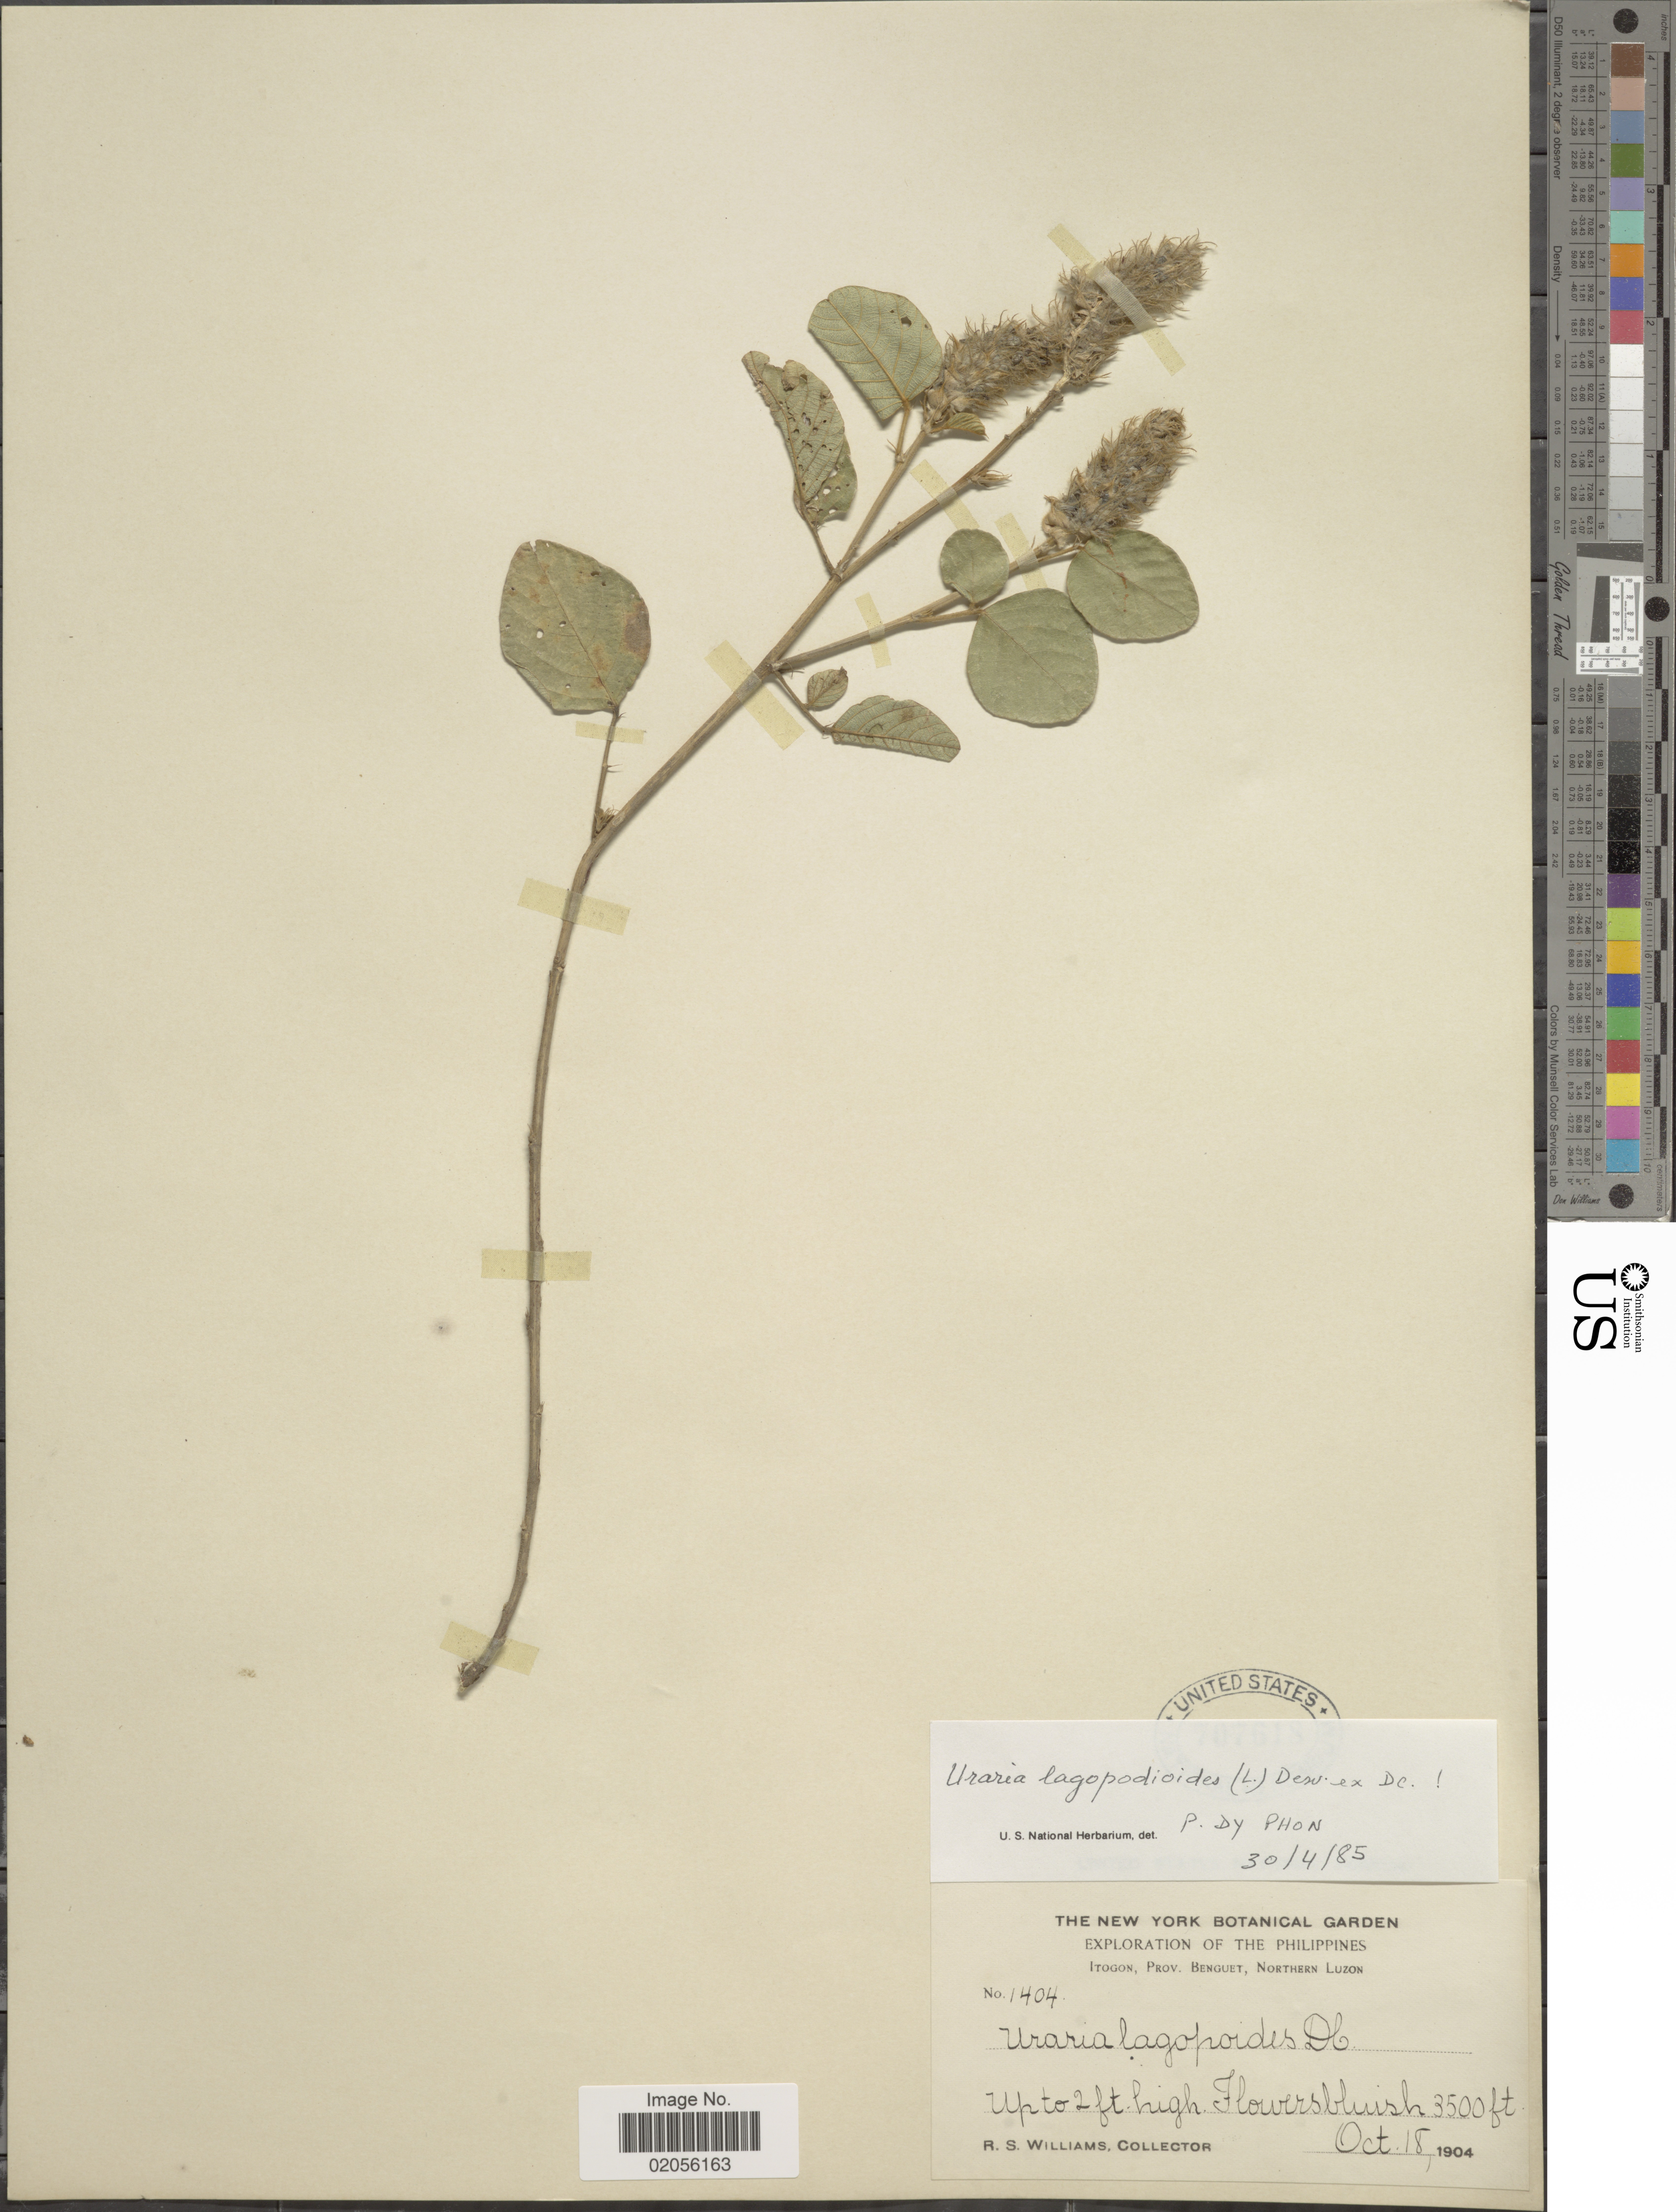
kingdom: Plantae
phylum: Tracheophyta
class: Magnoliopsida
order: Fabales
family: Fabaceae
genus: Uraria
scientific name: Uraria lagopodioides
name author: (L.) Desv. ex DC.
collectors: R. S. Williams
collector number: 1404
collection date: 1904-10-18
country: Philippines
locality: Itogon, Prov. Benguet, Northern Luzon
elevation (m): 1067